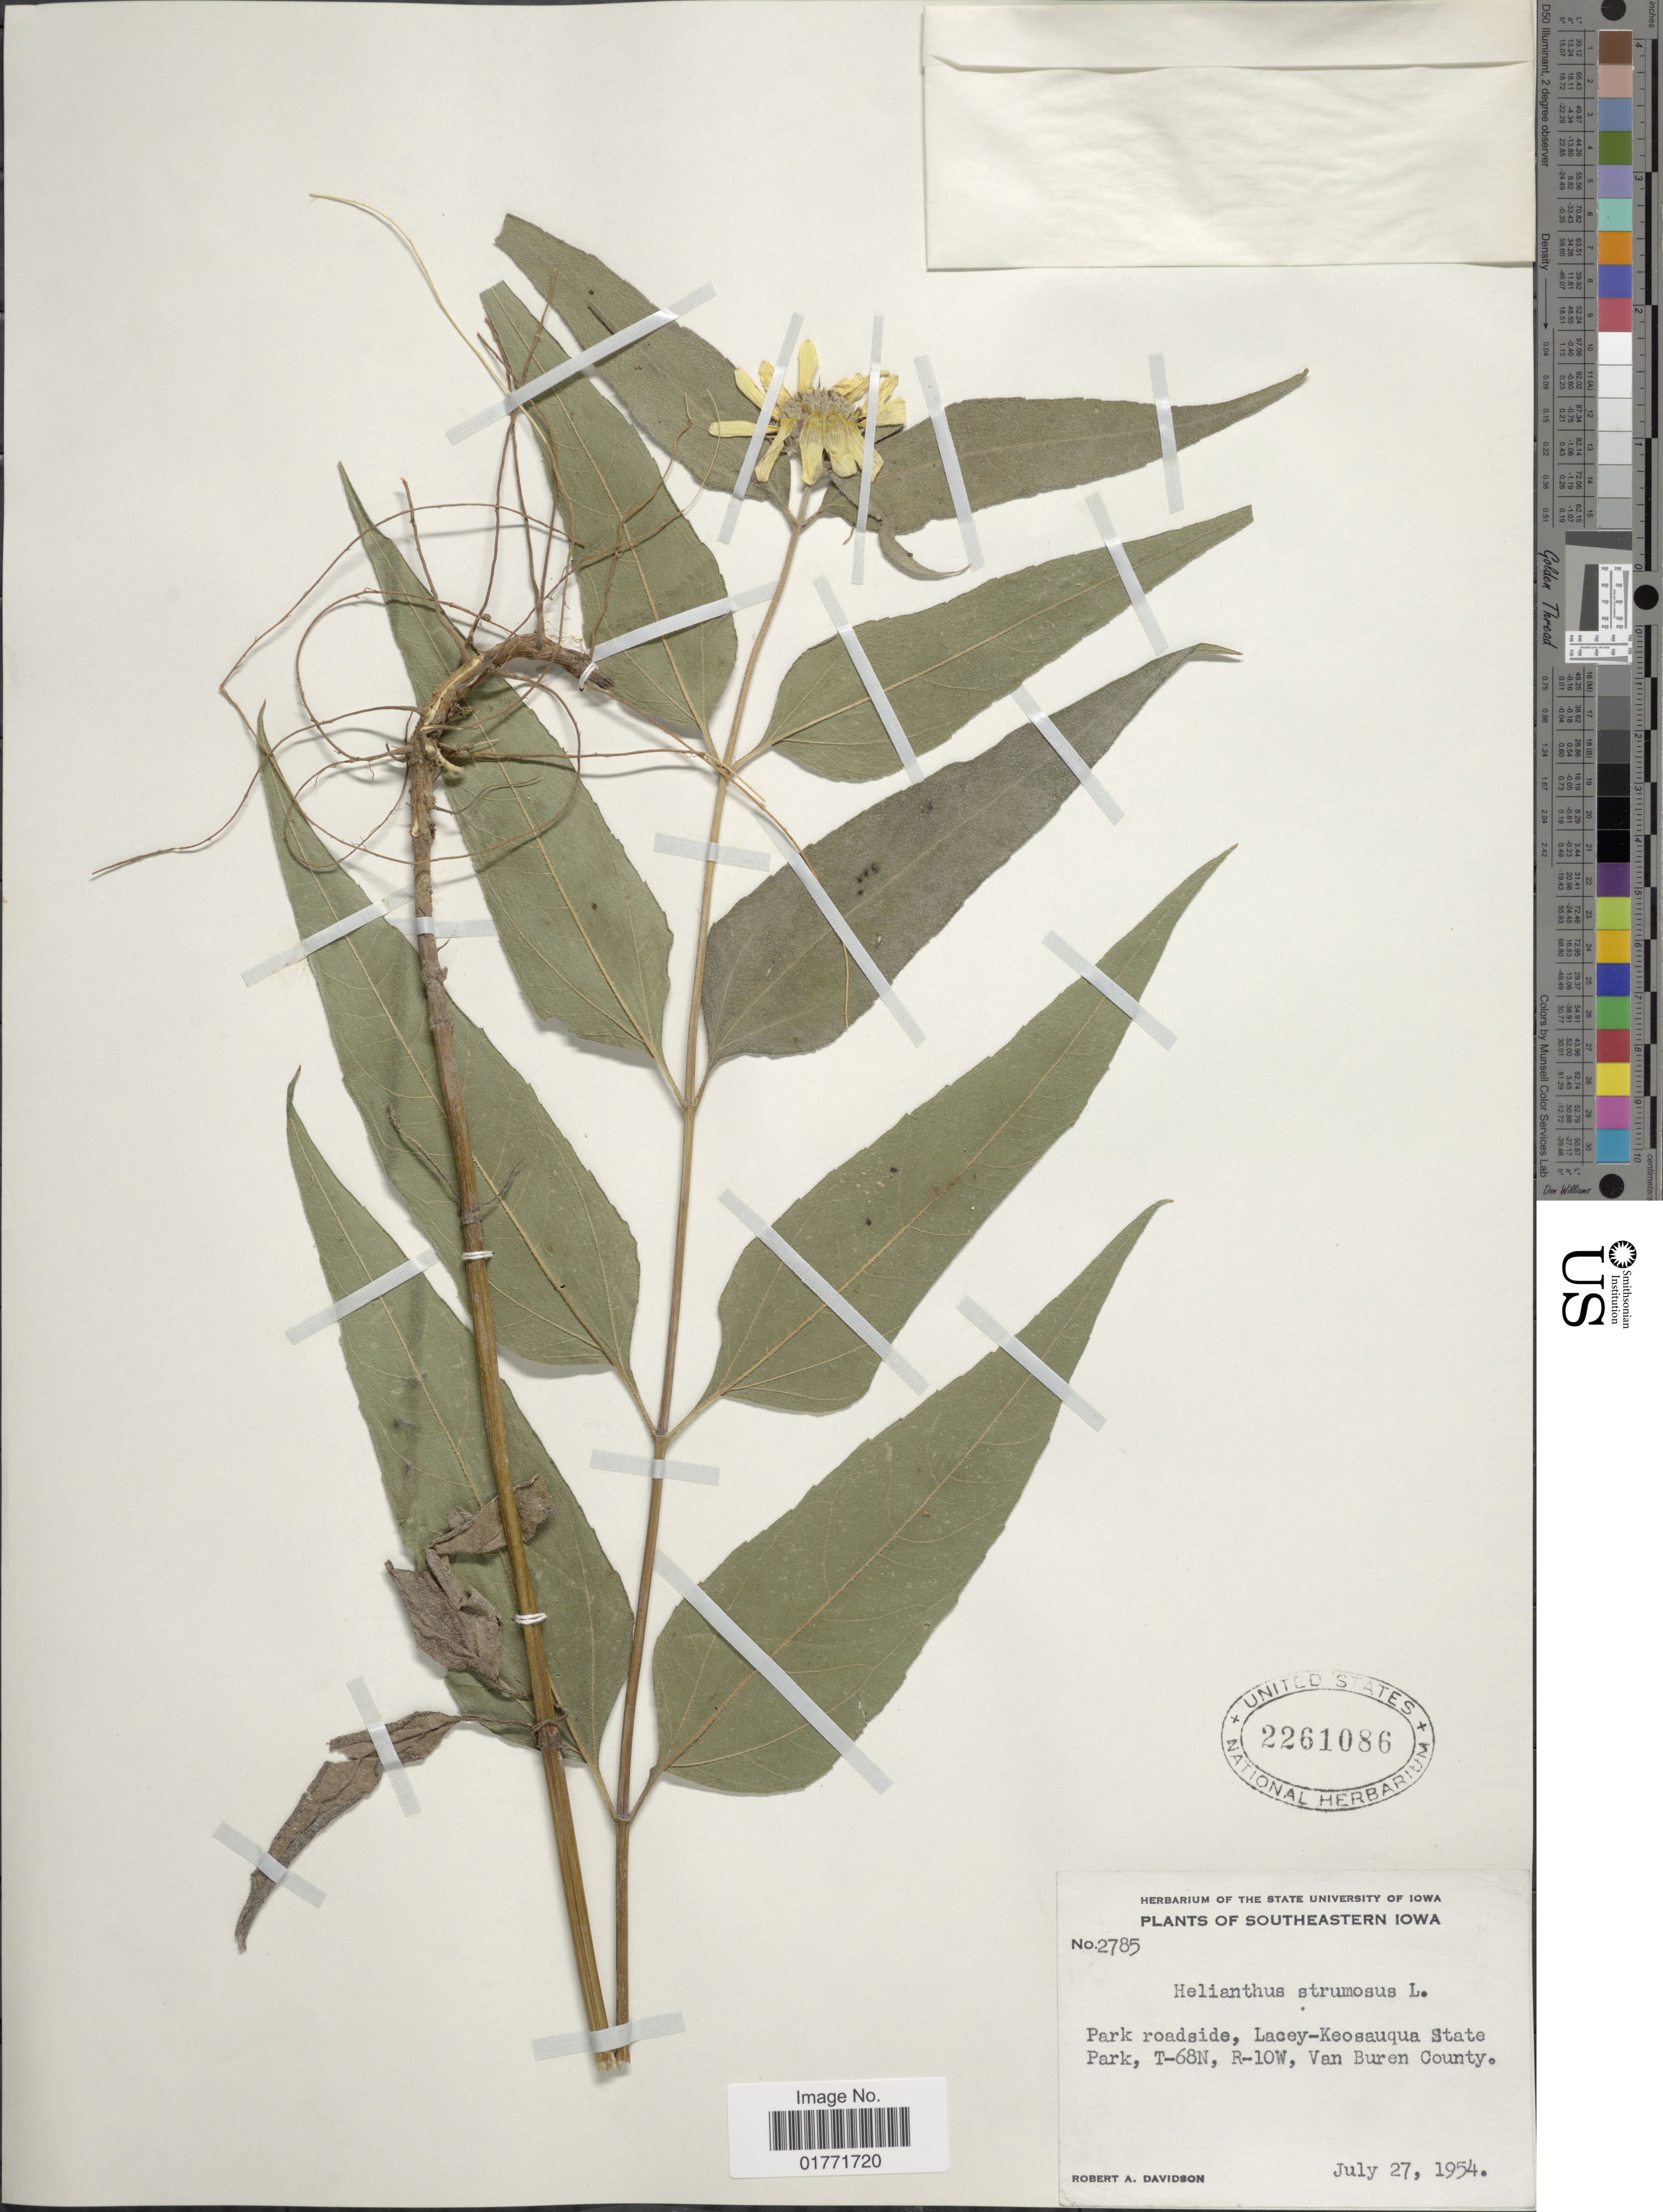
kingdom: Plantae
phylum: Tracheophyta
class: Magnoliopsida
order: Asterales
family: Asteraceae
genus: Helianthus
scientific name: Helianthus strumosus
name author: L.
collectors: R. A. Davidson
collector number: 2785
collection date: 1954-07-27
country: United States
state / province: Iowa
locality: Southeastern Iowa. Park roadside, Lacey-Keosauqua State Park, T-68N,R-10W, Van Buren County.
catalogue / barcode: US 2261086